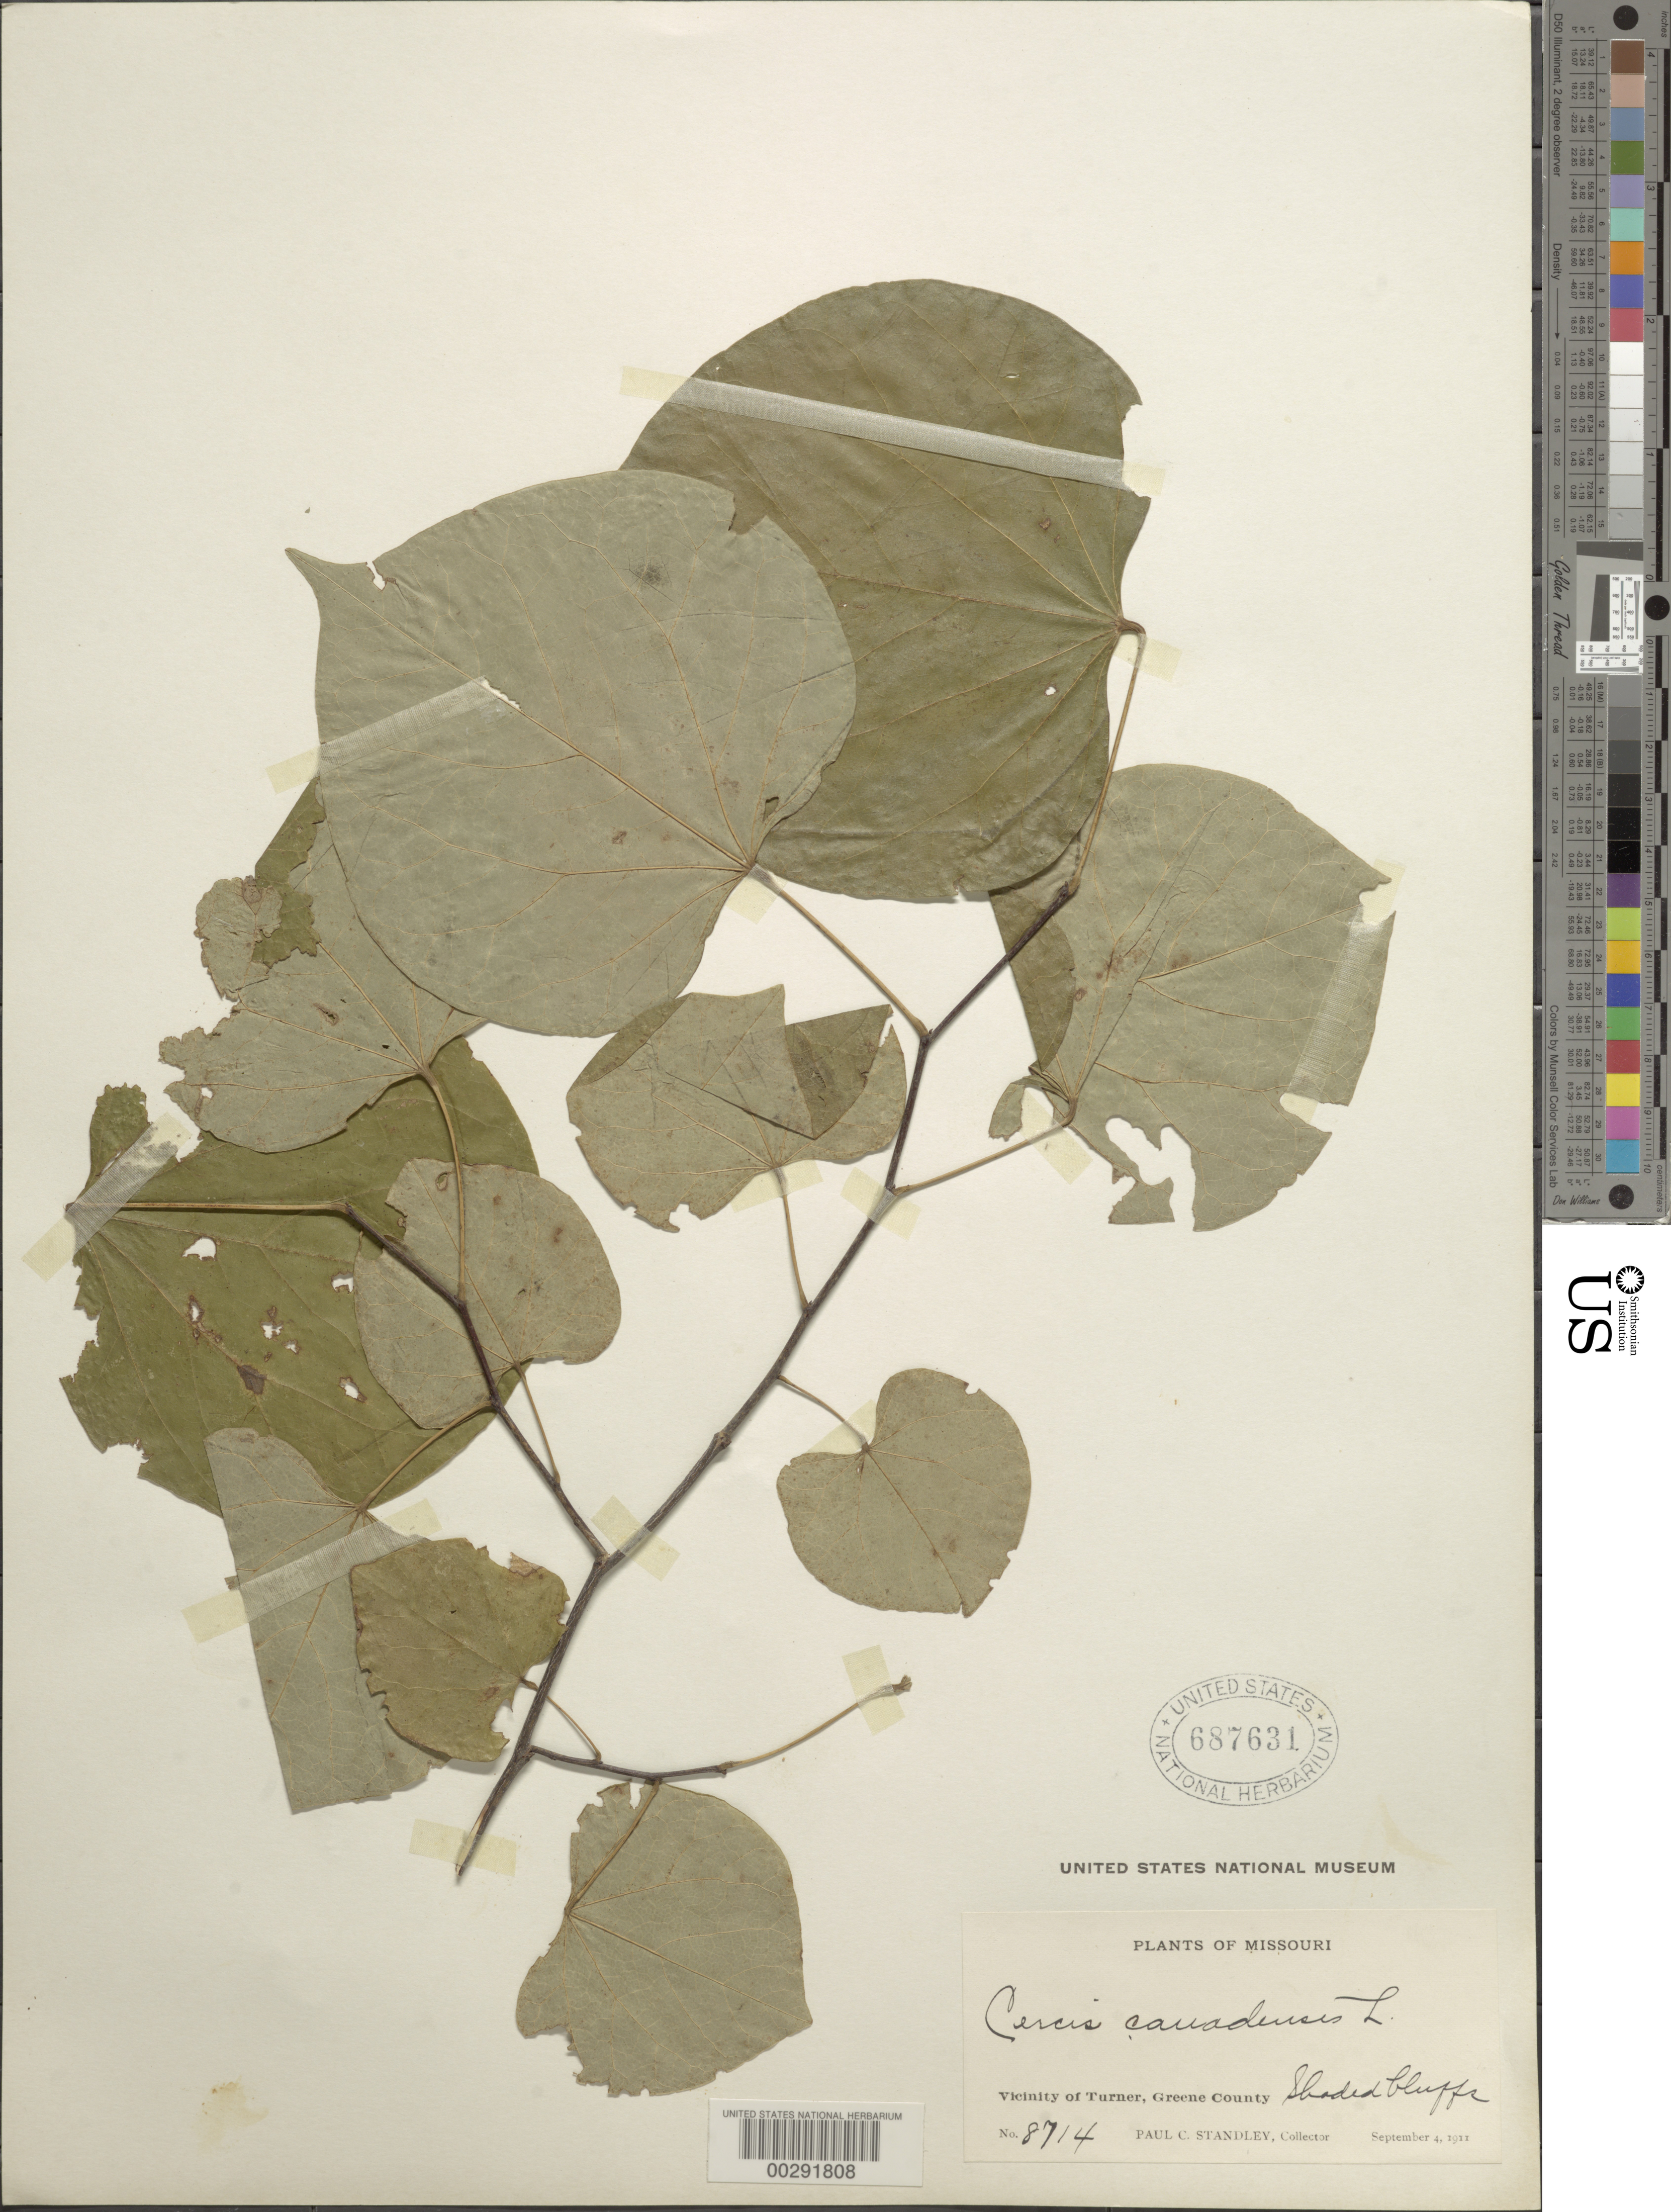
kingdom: Plantae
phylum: Tracheophyta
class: Magnoliopsida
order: Fabales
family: Fabaceae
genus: Cercis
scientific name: Cercis canadensis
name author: L.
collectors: P. C. Standley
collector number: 8714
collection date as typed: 04 Sep 1911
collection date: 1911-09-04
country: United States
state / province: Missouri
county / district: Greene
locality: Vicinity of Turner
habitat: Shaded bluffs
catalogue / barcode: US 687631